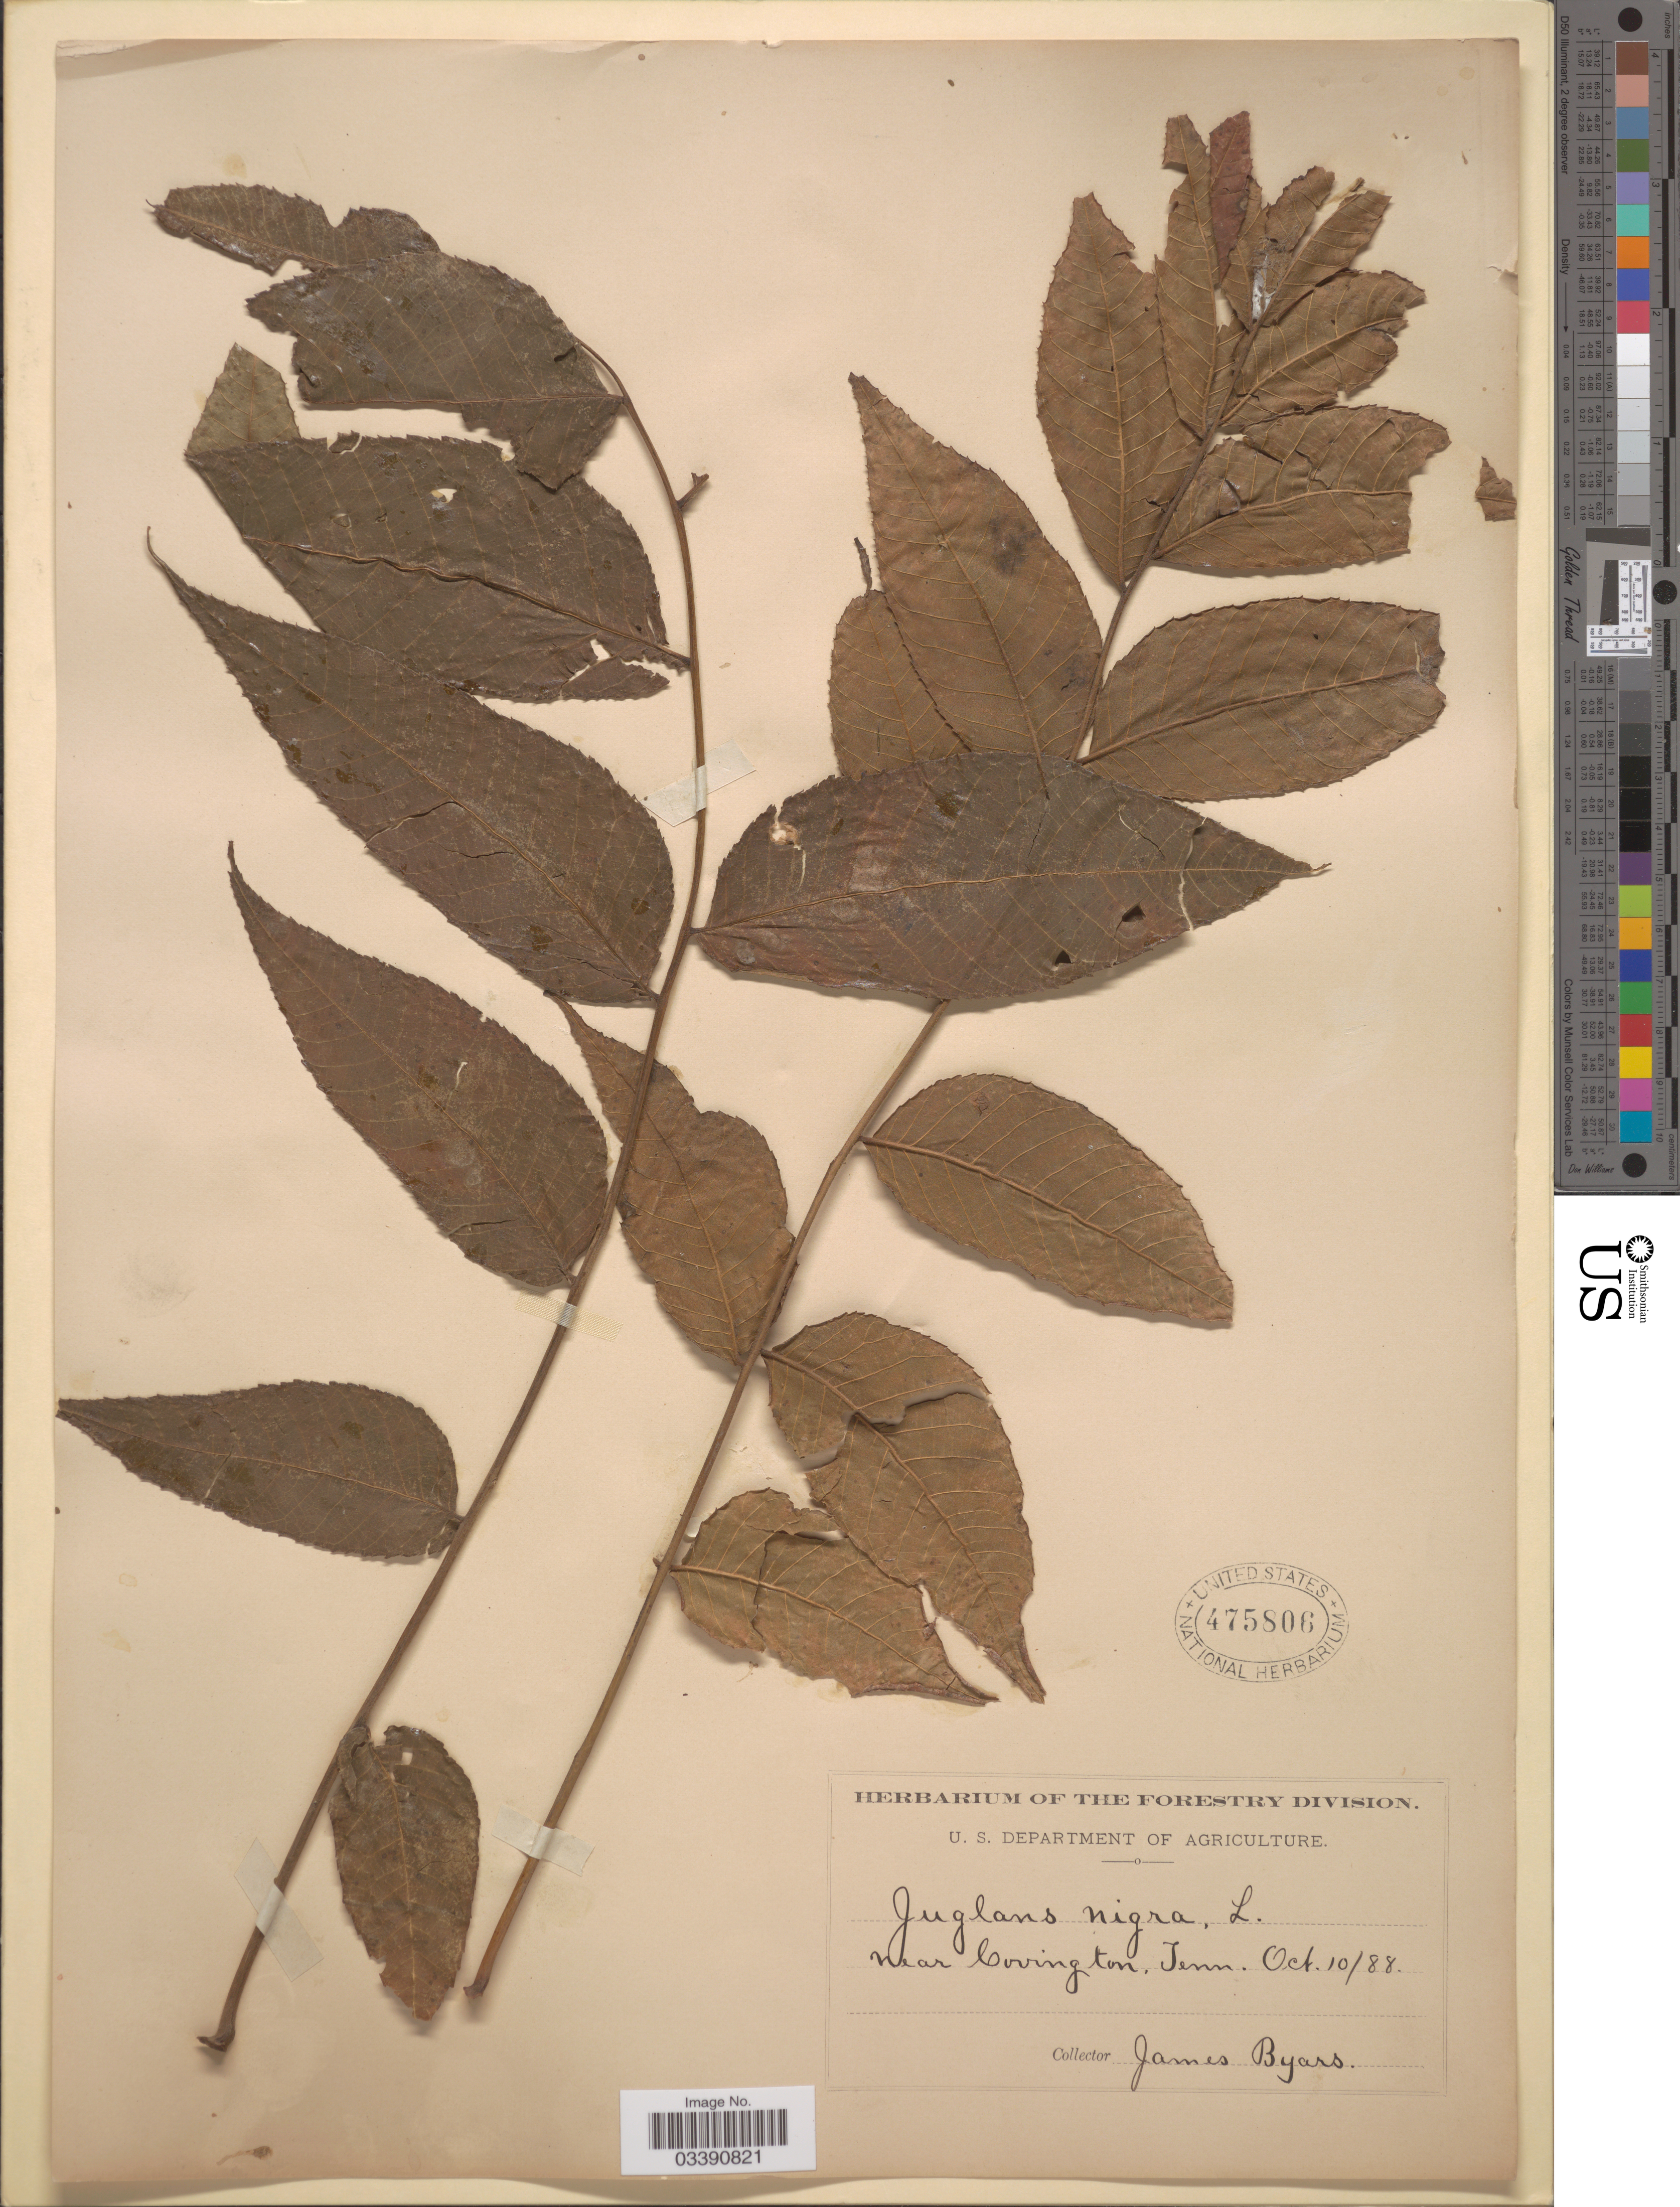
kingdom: Plantae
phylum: Tracheophyta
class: Magnoliopsida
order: Fagales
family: Juglandaceae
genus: Juglans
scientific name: Juglans nigra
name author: L.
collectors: J. Byars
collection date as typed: Transcribed d/m/y: 10/10/88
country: United States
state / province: Tennessee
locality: Near Covington.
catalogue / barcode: US 475806